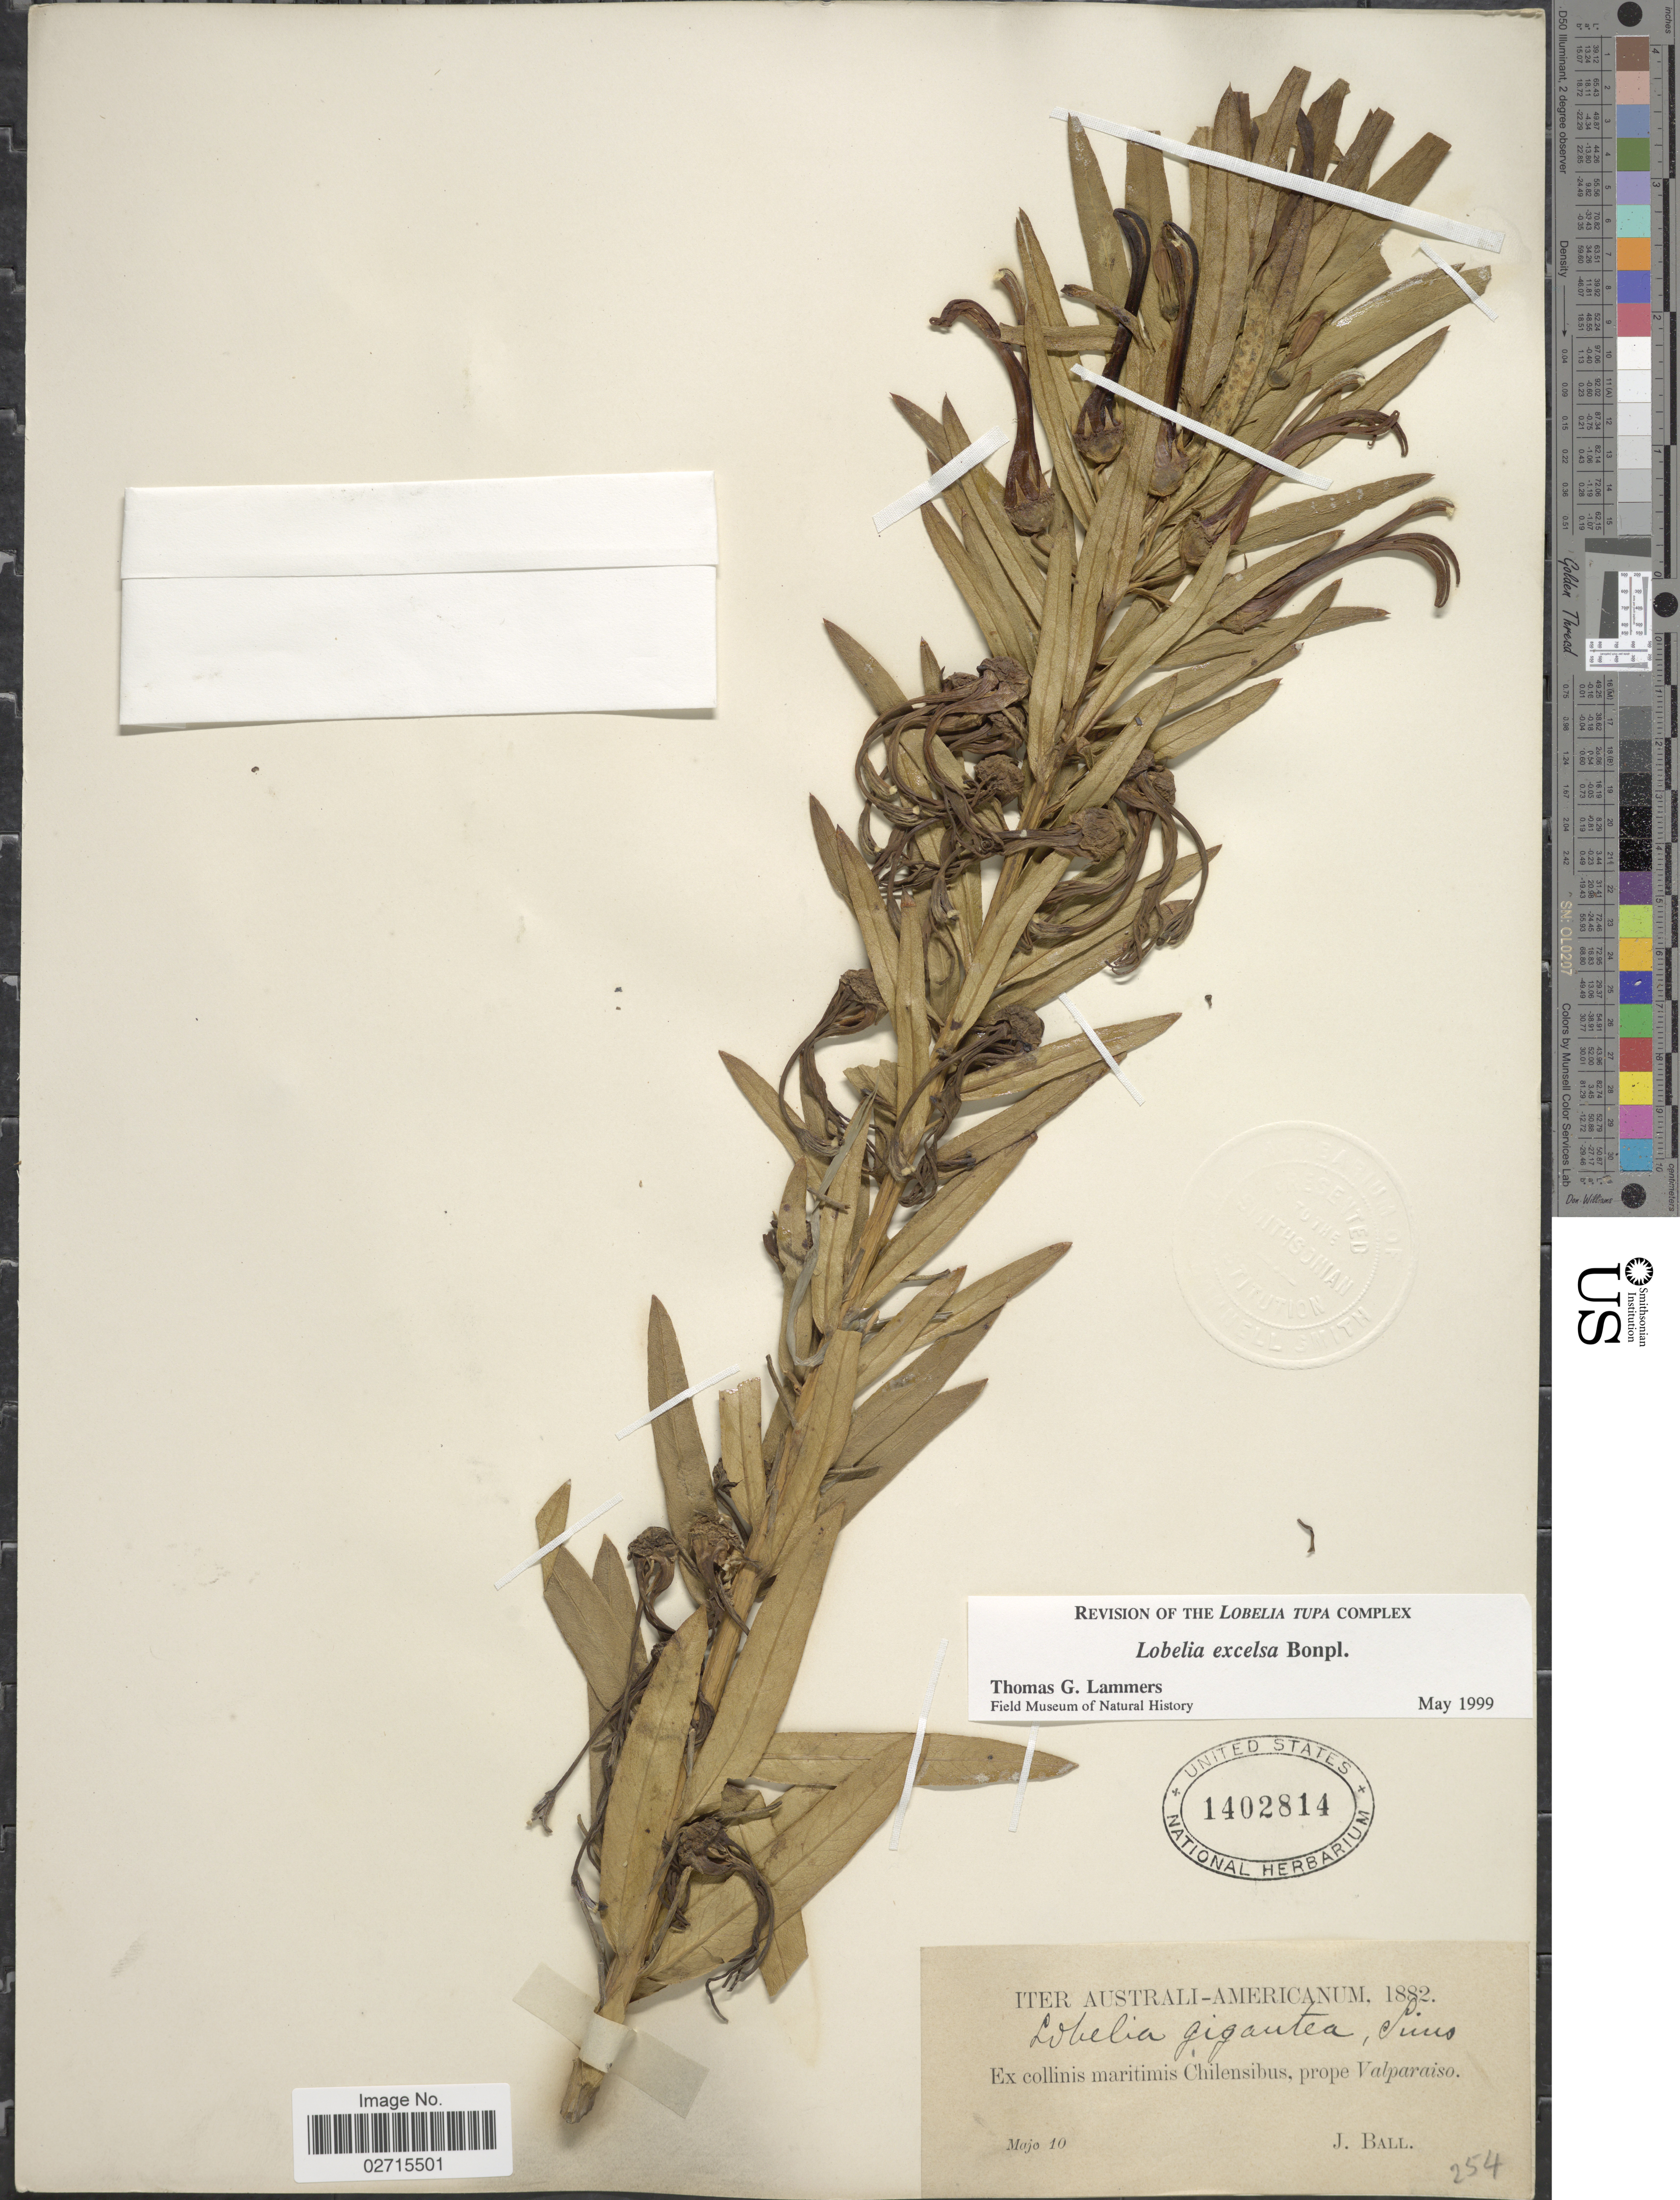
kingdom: Plantae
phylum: Tracheophyta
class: Magnoliopsida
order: Asterales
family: Campanulaceae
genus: Lobelia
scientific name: Lobelia excelsa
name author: L.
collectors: J. Ball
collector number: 254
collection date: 1882-05-10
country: Chile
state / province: Valparaíso (V)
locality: Ex collinis maritimis Chilensibus, prope Valparaiso, Iter Australi-Americanum.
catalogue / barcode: US 1402814